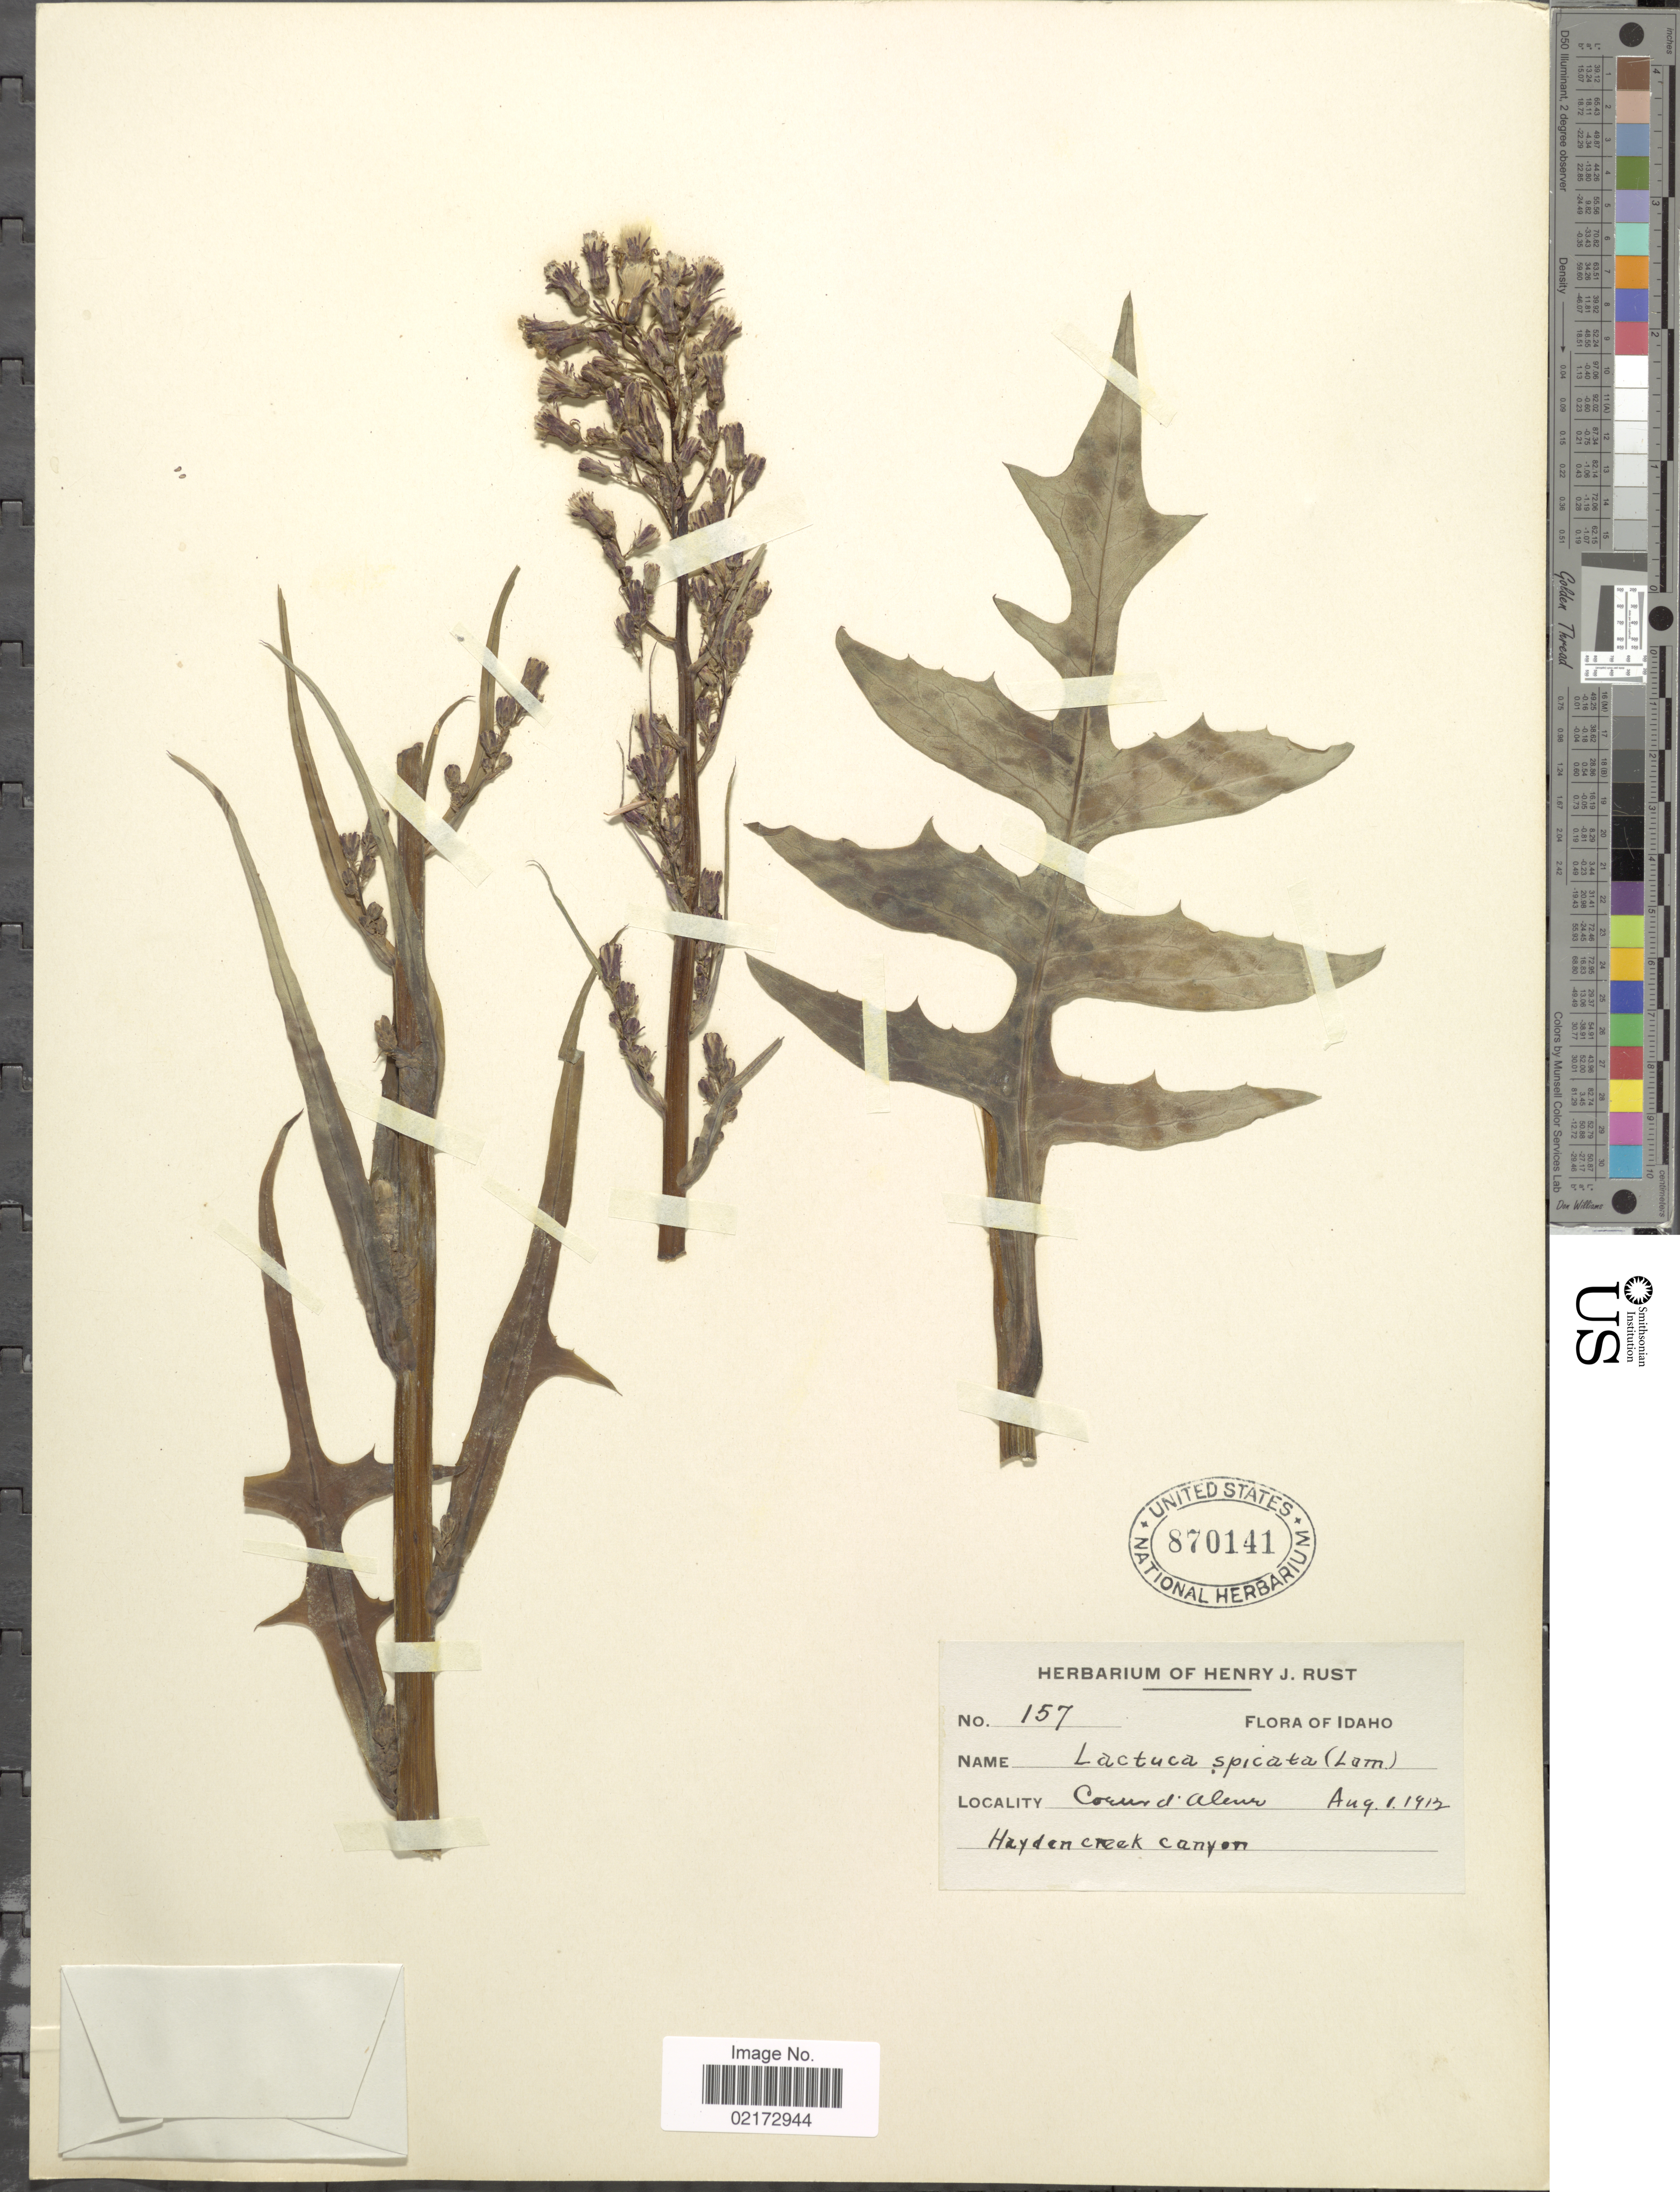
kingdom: Plantae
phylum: Tracheophyta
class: Magnoliopsida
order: Asterales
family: Asteraceae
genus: Lactuca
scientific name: Lactuca biennis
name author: (Moench) Fernald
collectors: ex herb. Henry J. Rust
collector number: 157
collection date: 1913-08-01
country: United States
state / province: Idaho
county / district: Kootenai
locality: Coeur d'Alene, Hayden Creek Canyon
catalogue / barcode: US 870141